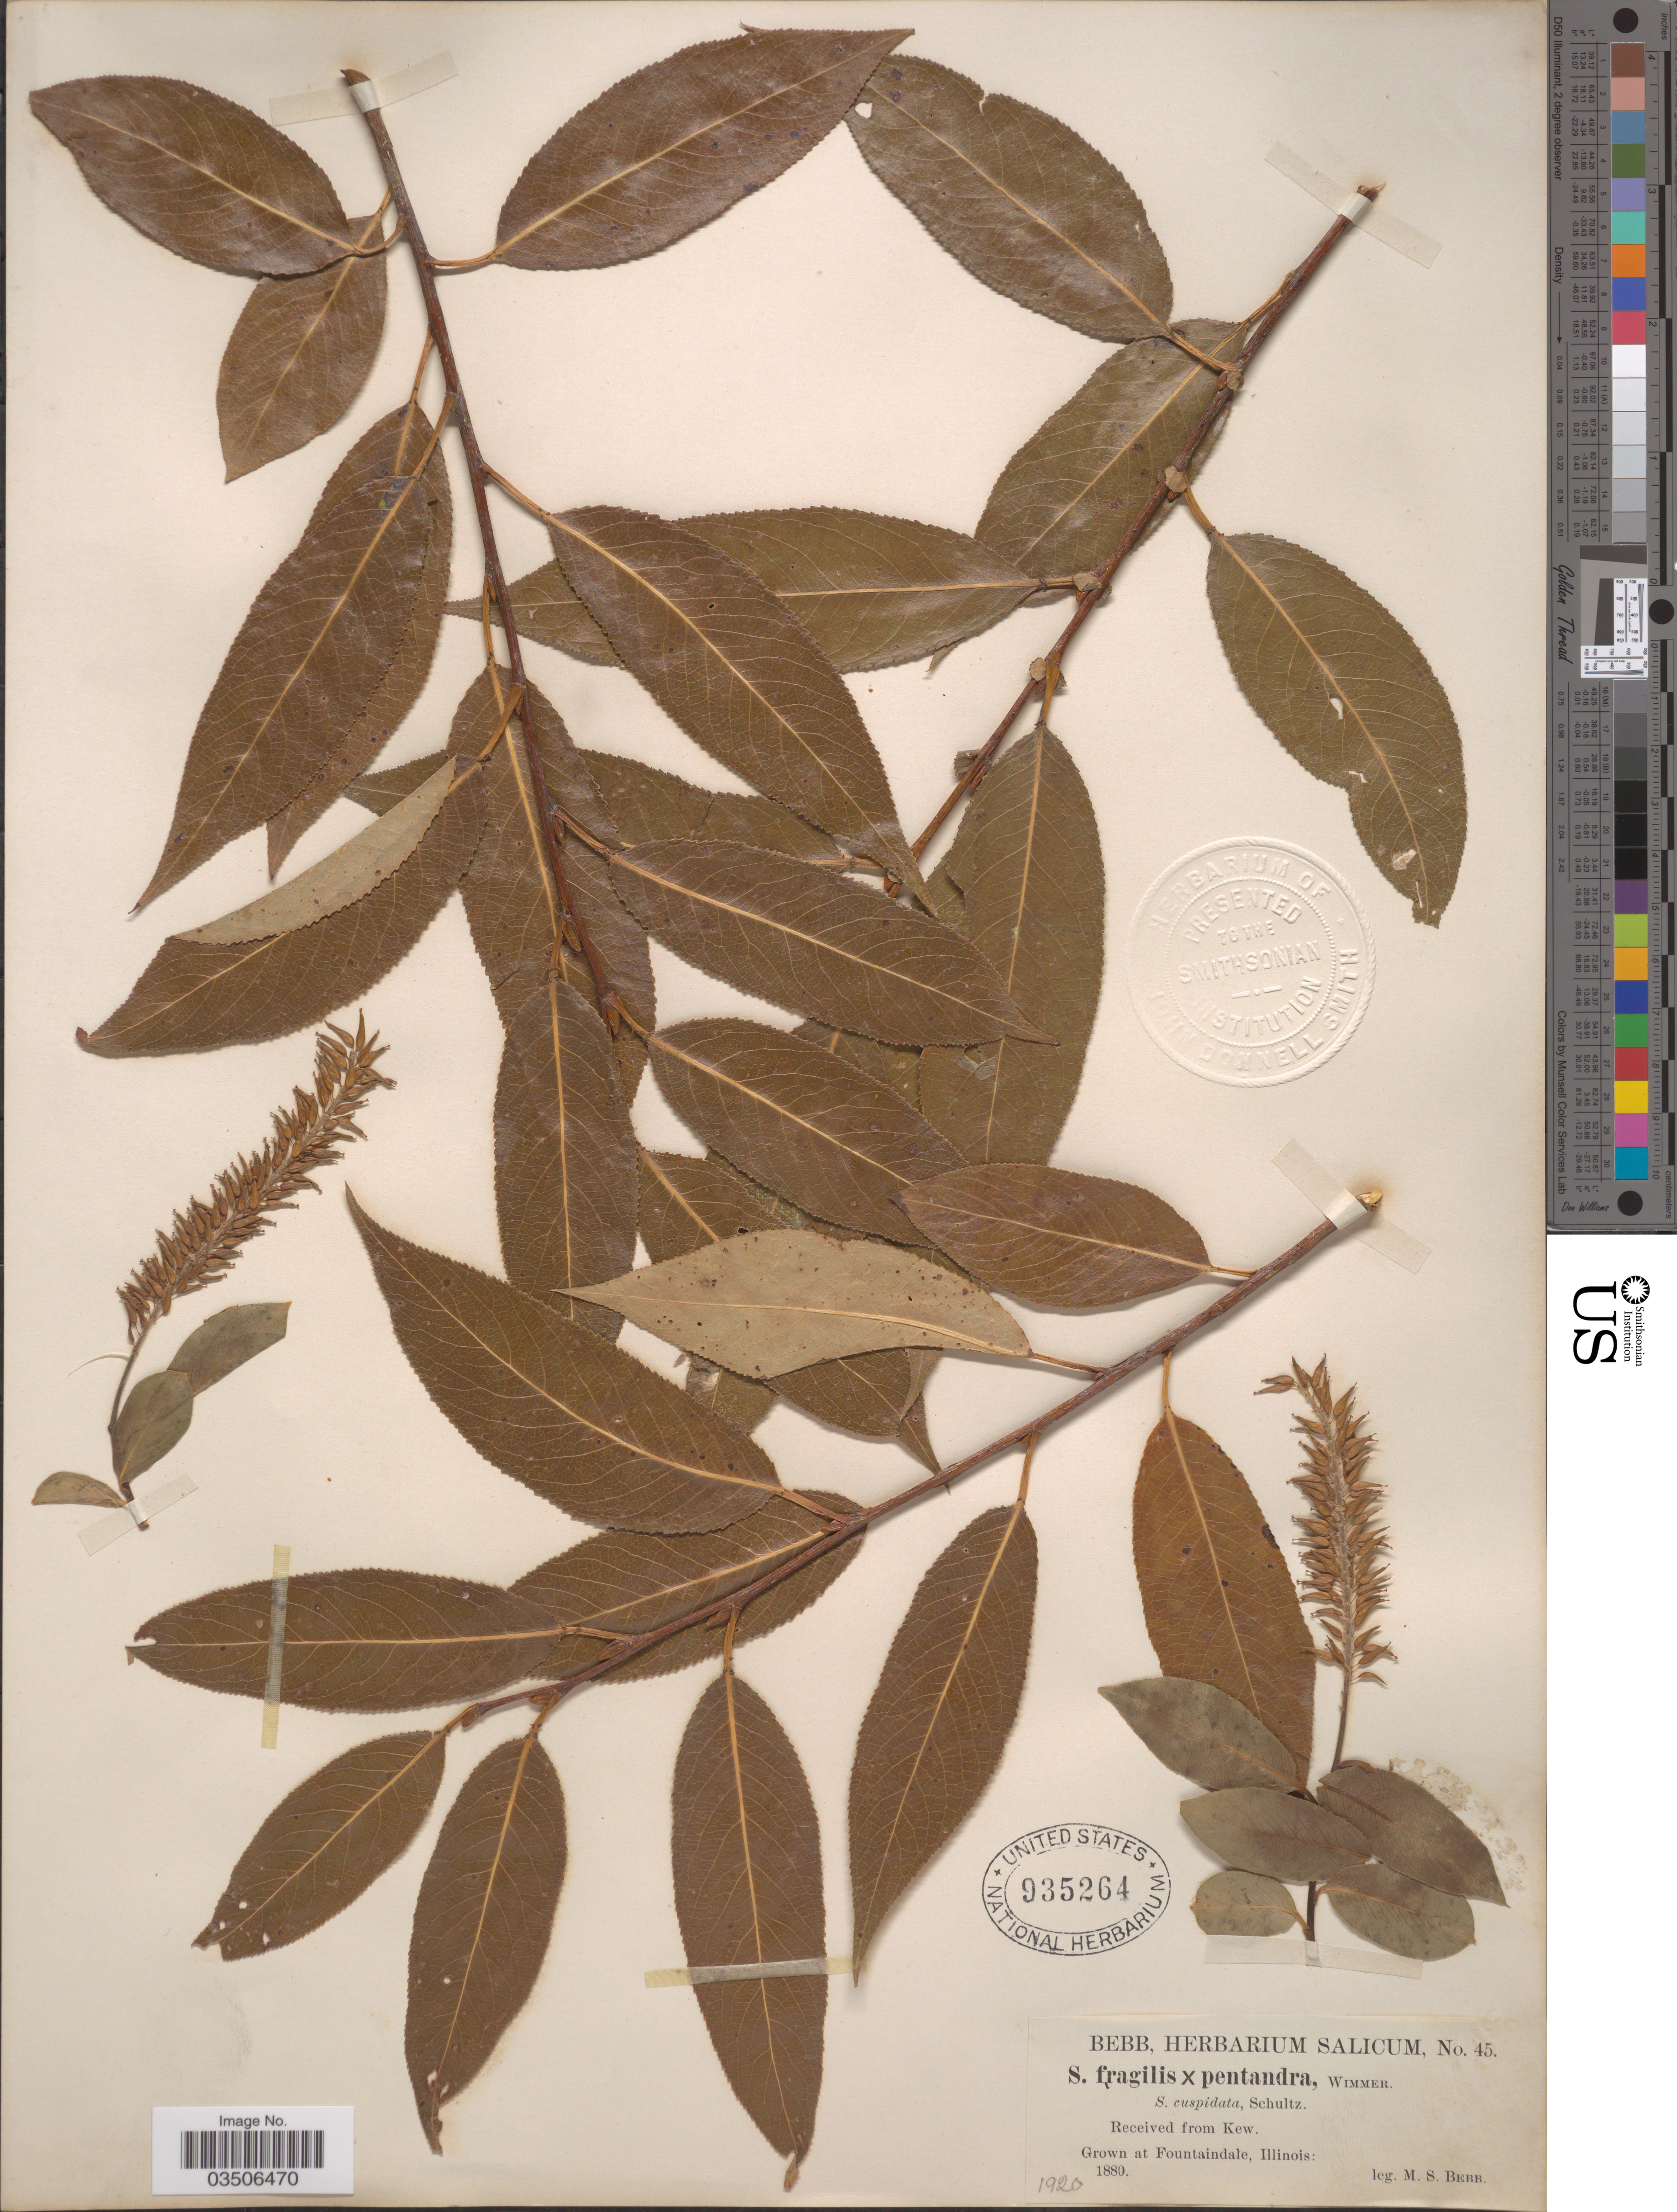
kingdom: Plantae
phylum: Tracheophyta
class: Magnoliopsida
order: Malpighiales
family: Salicaceae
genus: Salix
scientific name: Salix fragilis x S. pentandra L.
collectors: M. Bebb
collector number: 45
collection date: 1880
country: United States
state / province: Illinois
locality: Grown at Fountaindale.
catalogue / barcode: US 935264